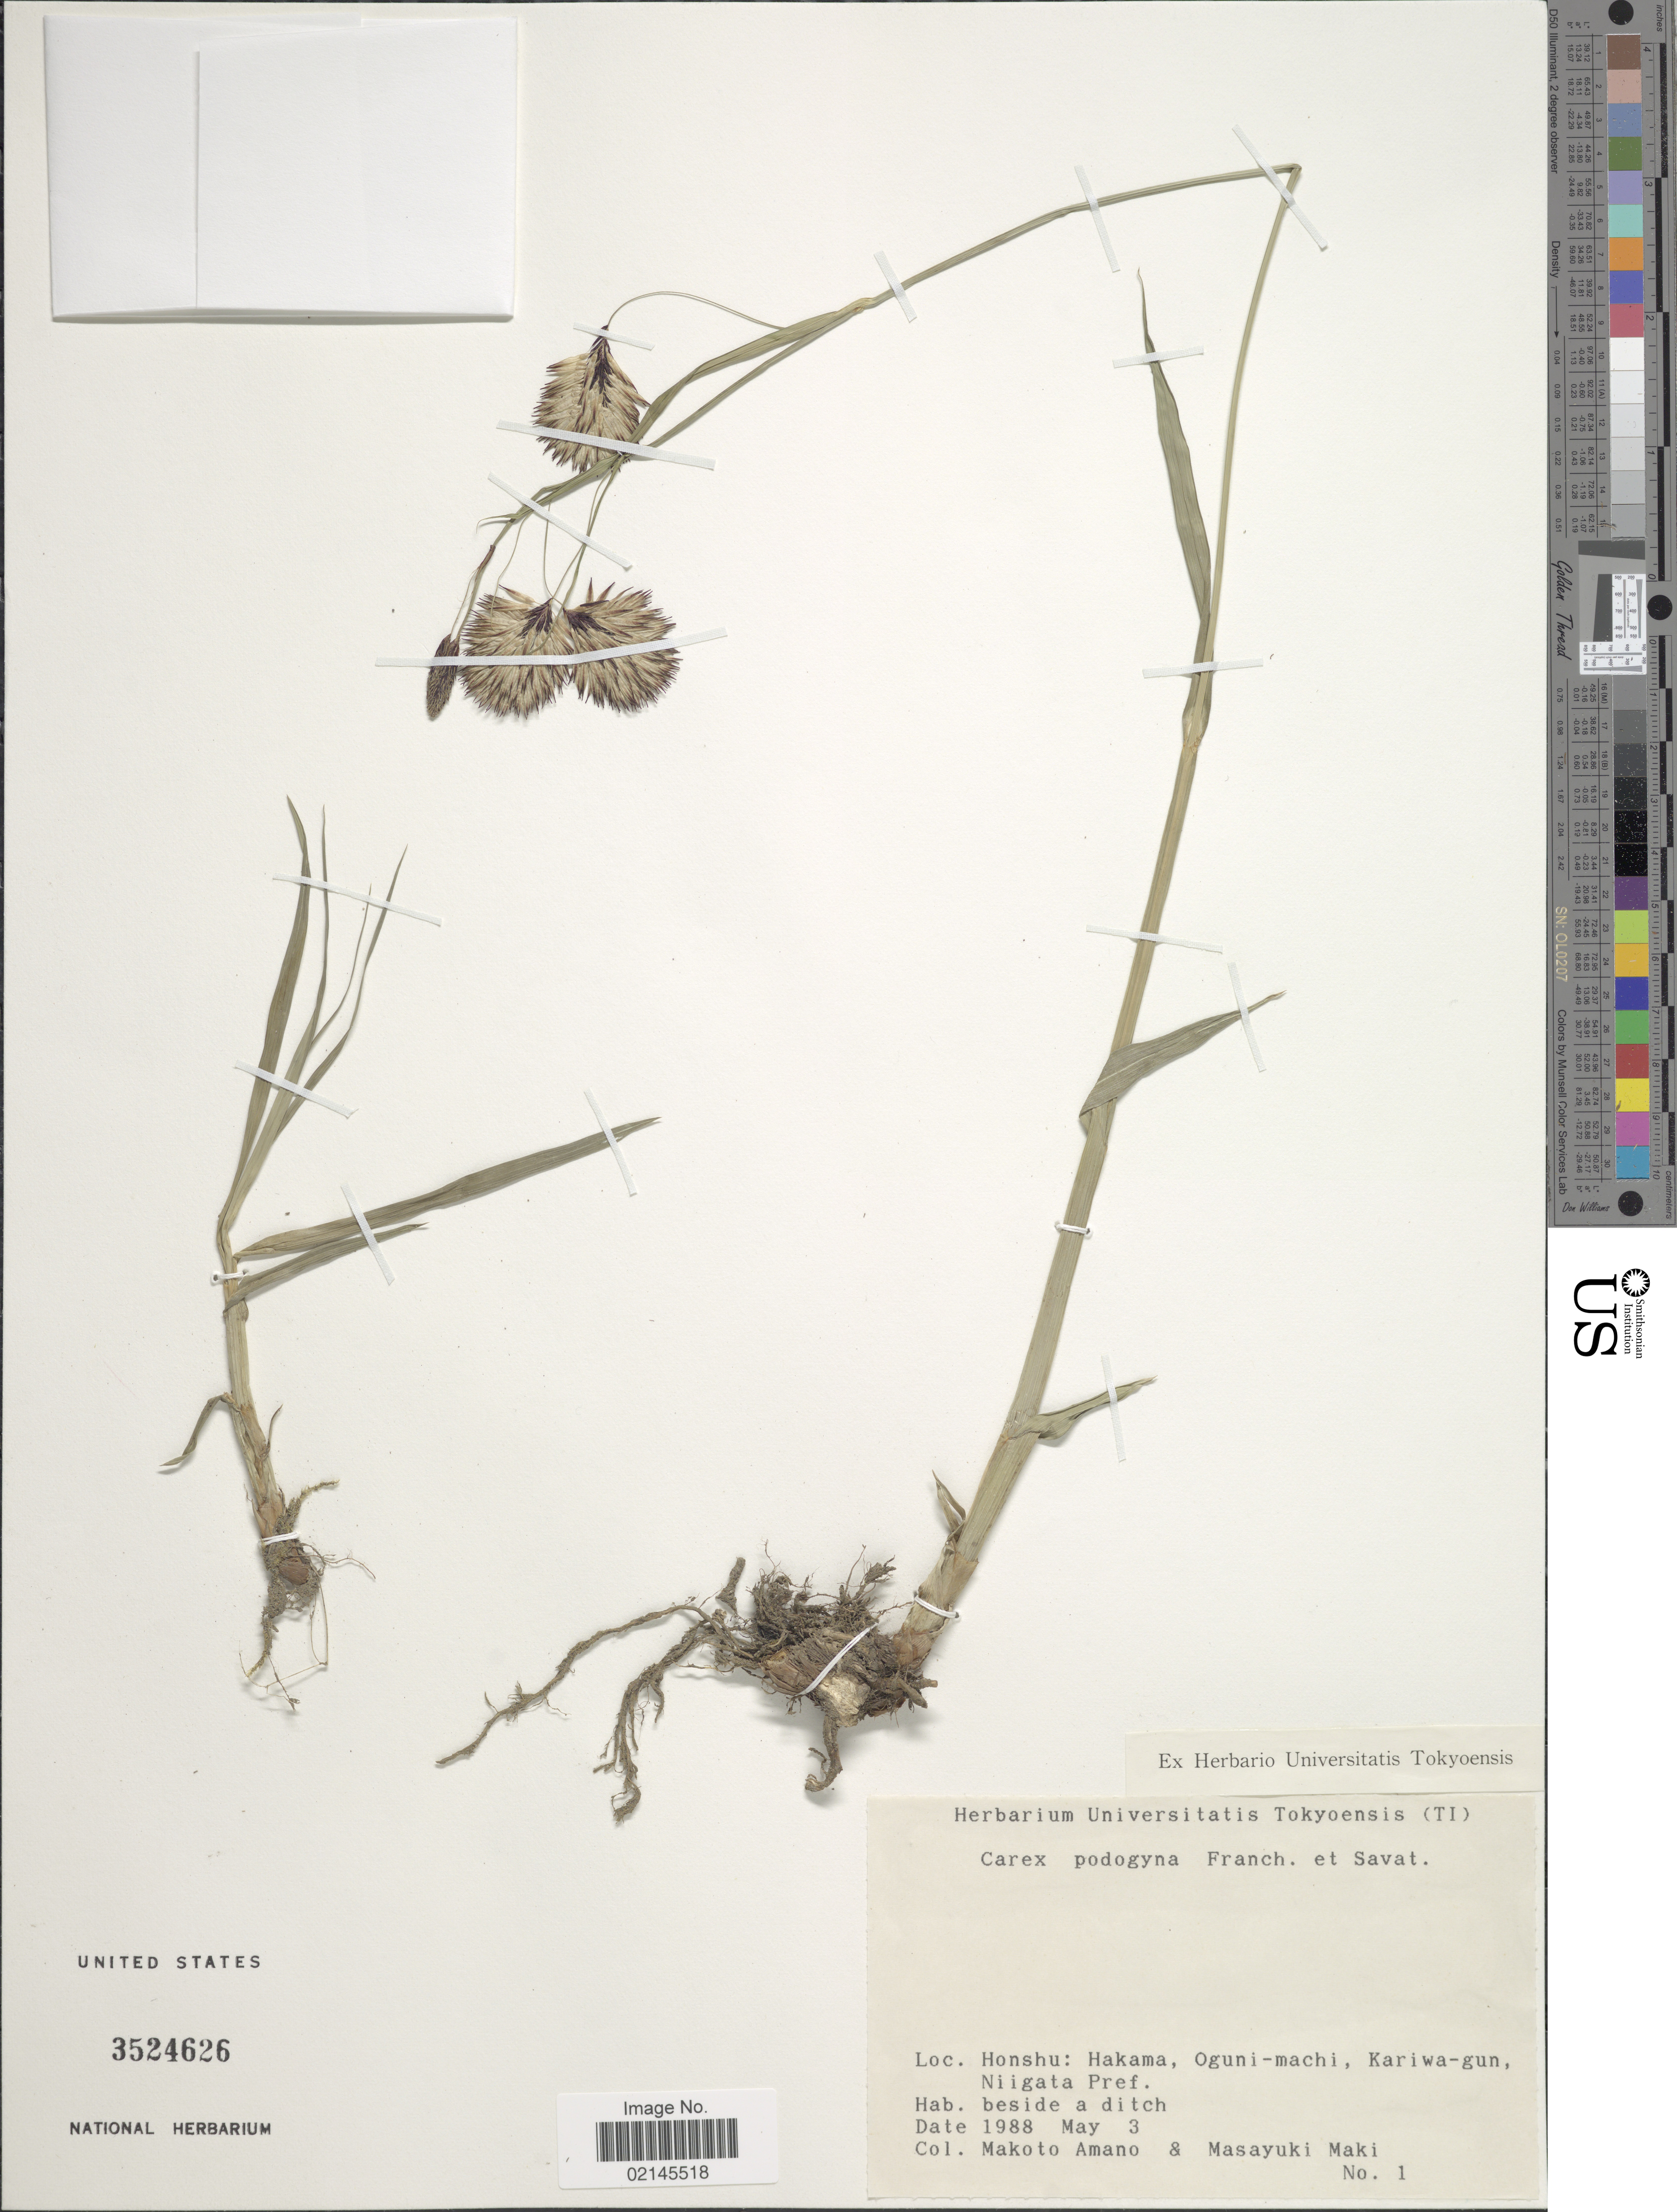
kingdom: Plantae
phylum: Tracheophyta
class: Liliopsida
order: Poales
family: Cyperaceae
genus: Carex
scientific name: Carex podogyna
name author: Franch. & Sav.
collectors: M. Amano & M. Maki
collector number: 1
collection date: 1988-05-03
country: Japan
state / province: Niigata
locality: Honshu, Hakama, Oguni-machi, Kariwa-gun, Niigata Pref.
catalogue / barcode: US 3524626